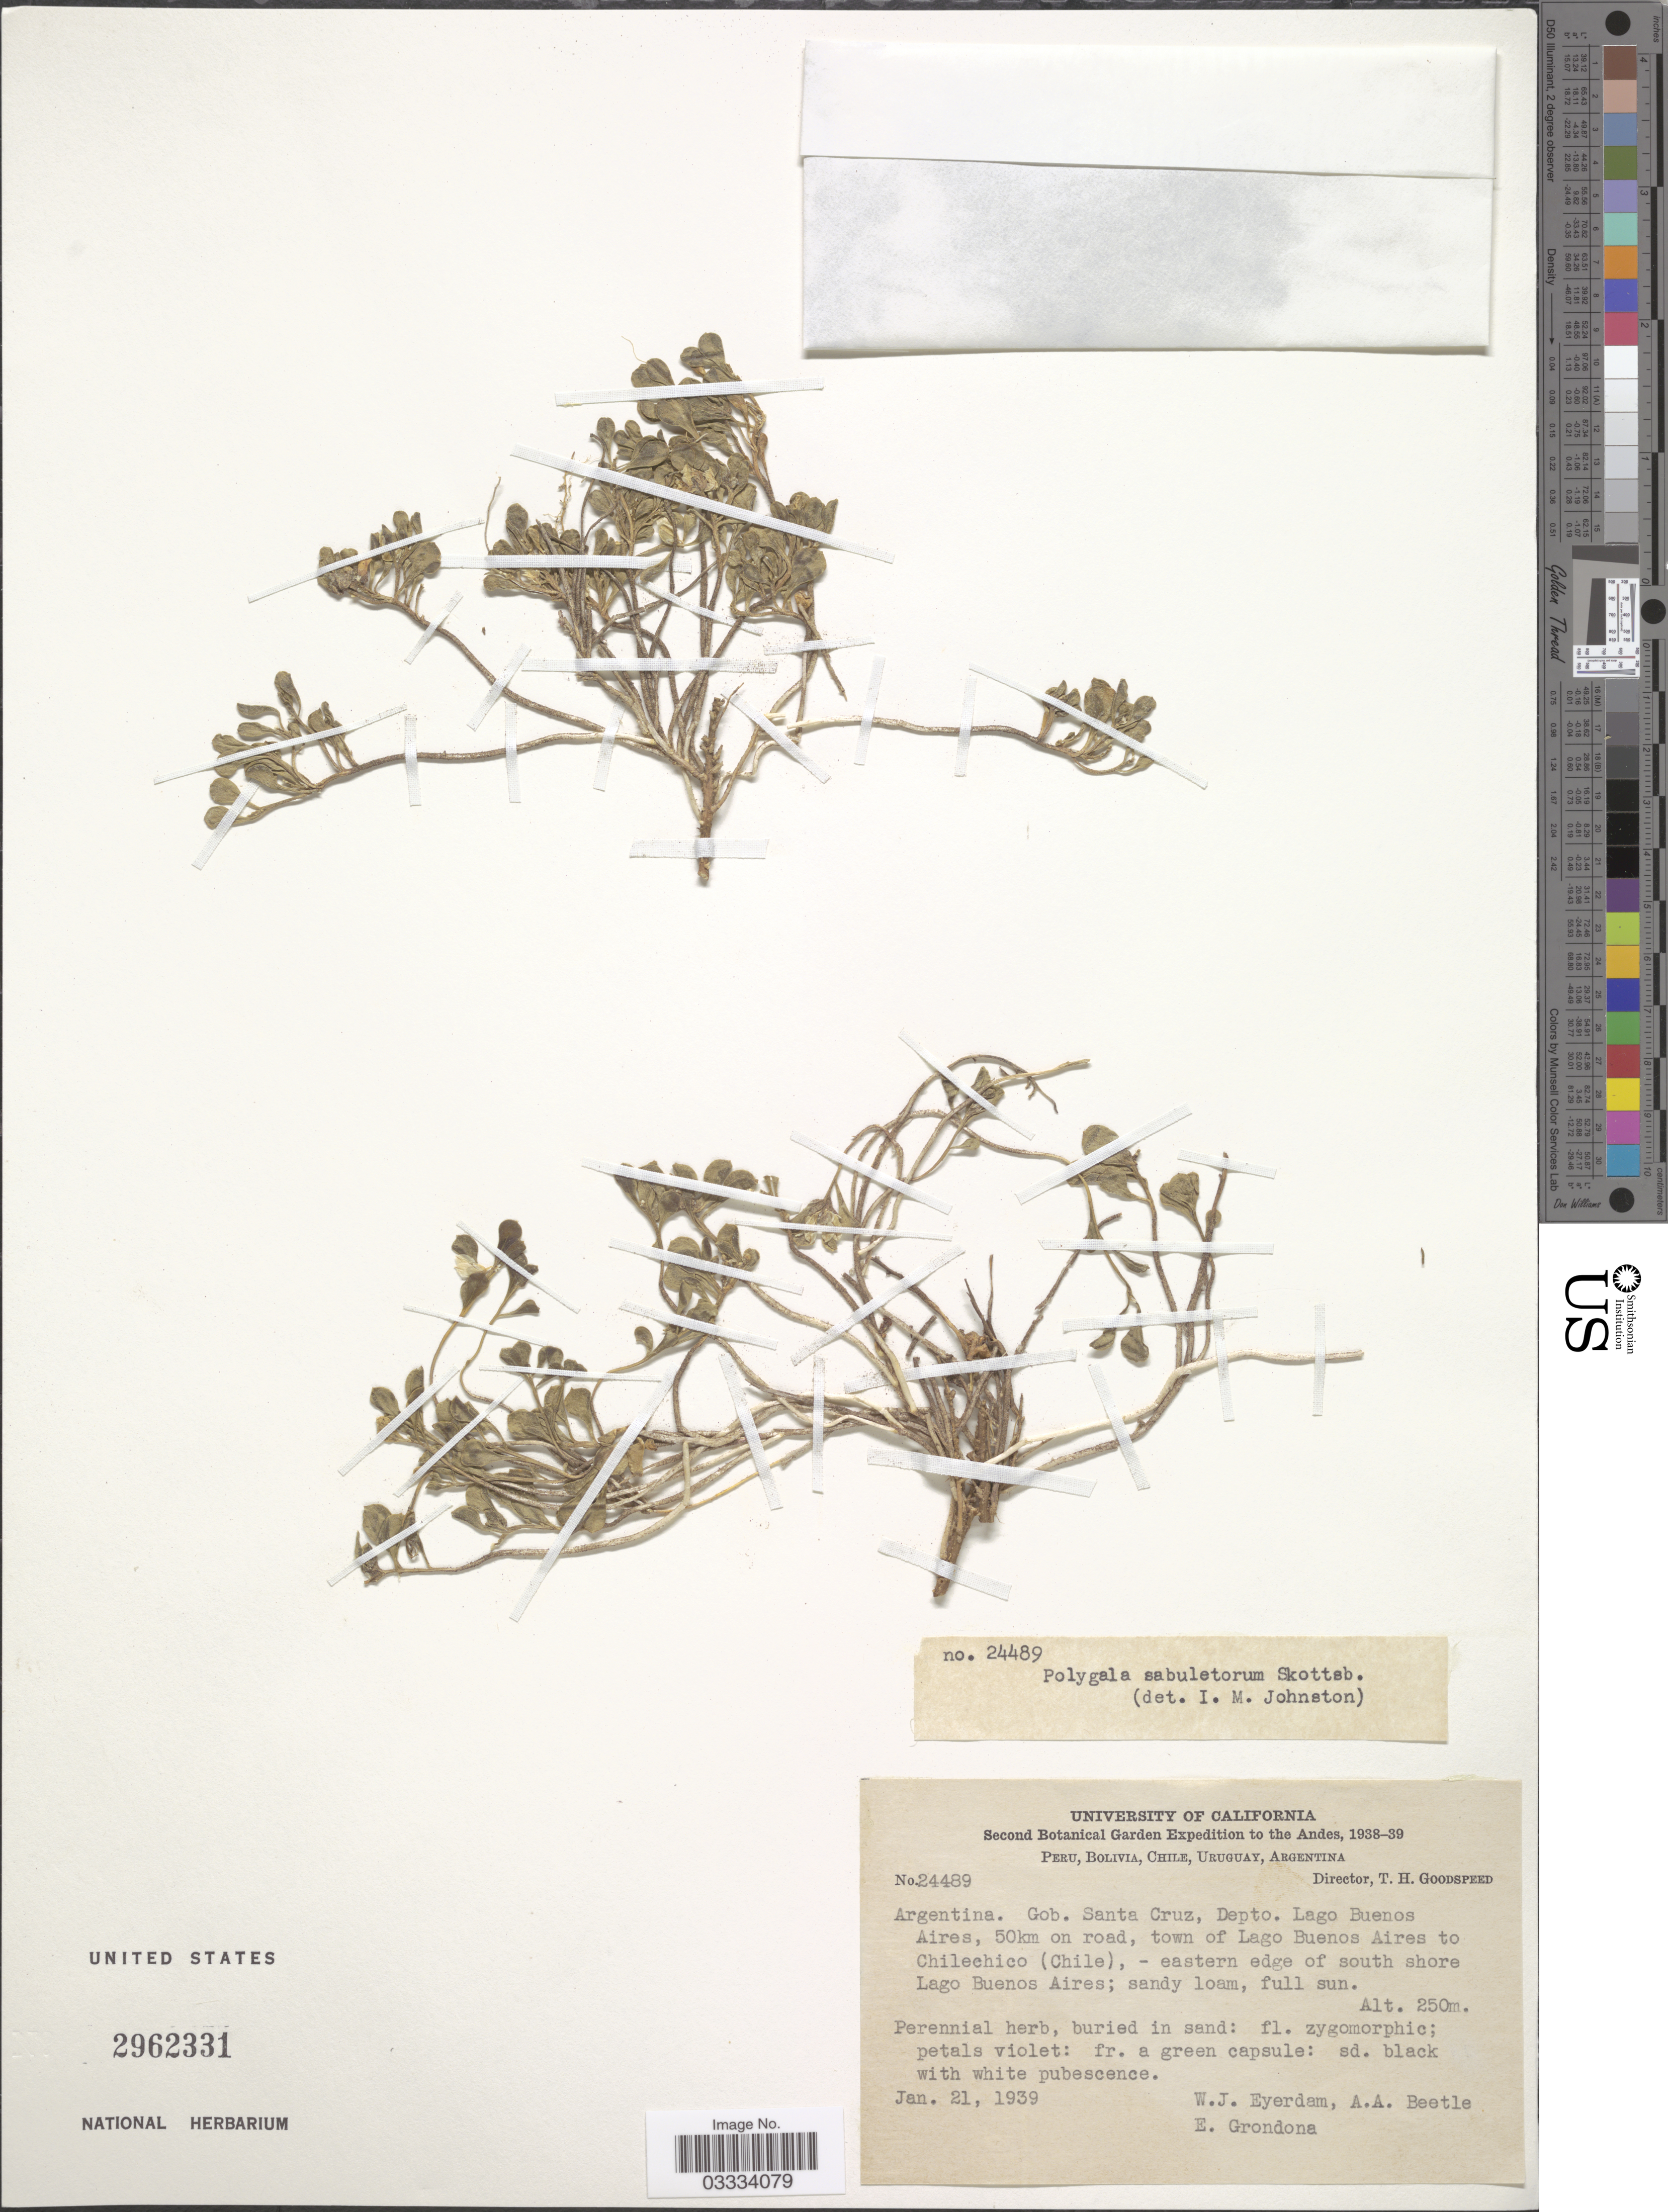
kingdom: Plantae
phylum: Tracheophyta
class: Magnoliopsida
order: Fabales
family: Polygalaceae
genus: Polygala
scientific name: Polygala sabuletorum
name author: Skottsb.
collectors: W. J. Eyerdam, A. A. Beetle & E. Grondona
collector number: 24489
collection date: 1939-01-21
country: Argentina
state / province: Santa Cruz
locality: Gob. Santa Cruz, Depto. Lago Buenos Aires, 50km on road, town of Lago Buenos Aires to Chilechico (Chile), - eastern edge of south shore Lago Buenos Aires.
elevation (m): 250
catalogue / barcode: US 2962331